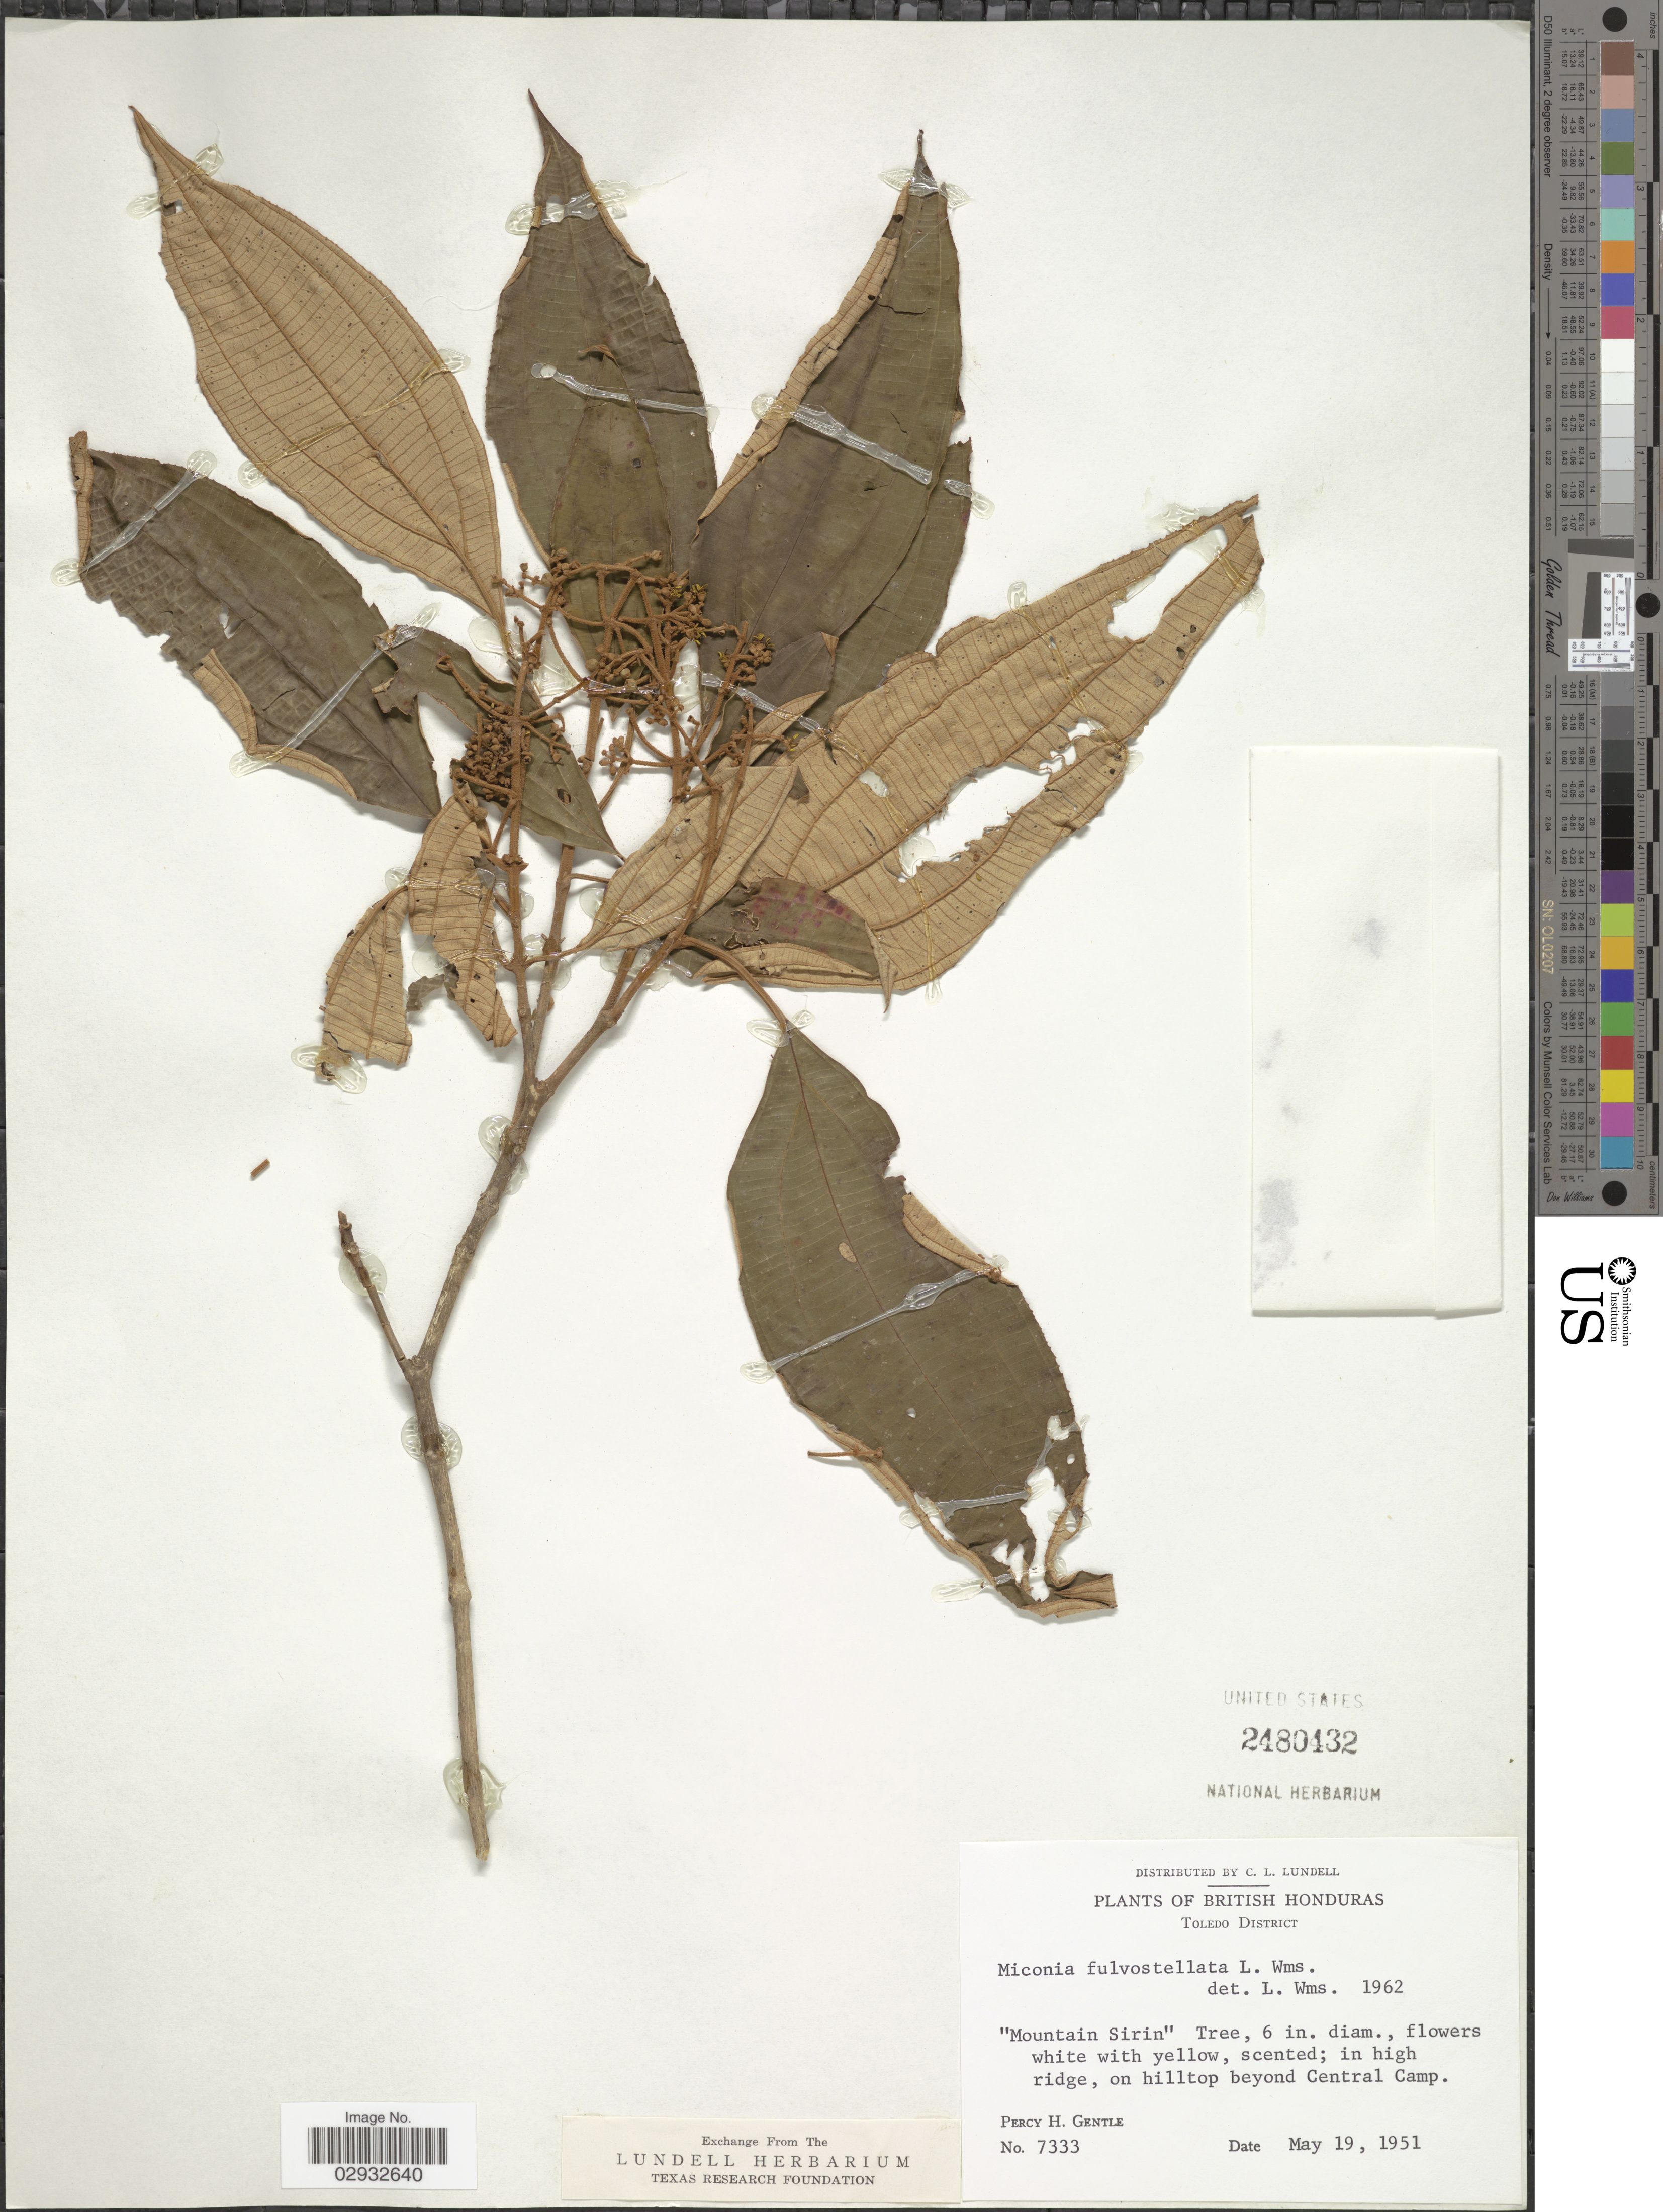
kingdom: Plantae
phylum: Tracheophyta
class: Magnoliopsida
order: Myrtales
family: Melastomataceae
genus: Miconia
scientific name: Miconia fulvostellata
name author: L.O. Williams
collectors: P. H. Gentle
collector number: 7333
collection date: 1951-05-19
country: Belize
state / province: Toledo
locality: British Honduras. Toledo District. On hilltop beyond Central Camp.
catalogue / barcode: US 2480432